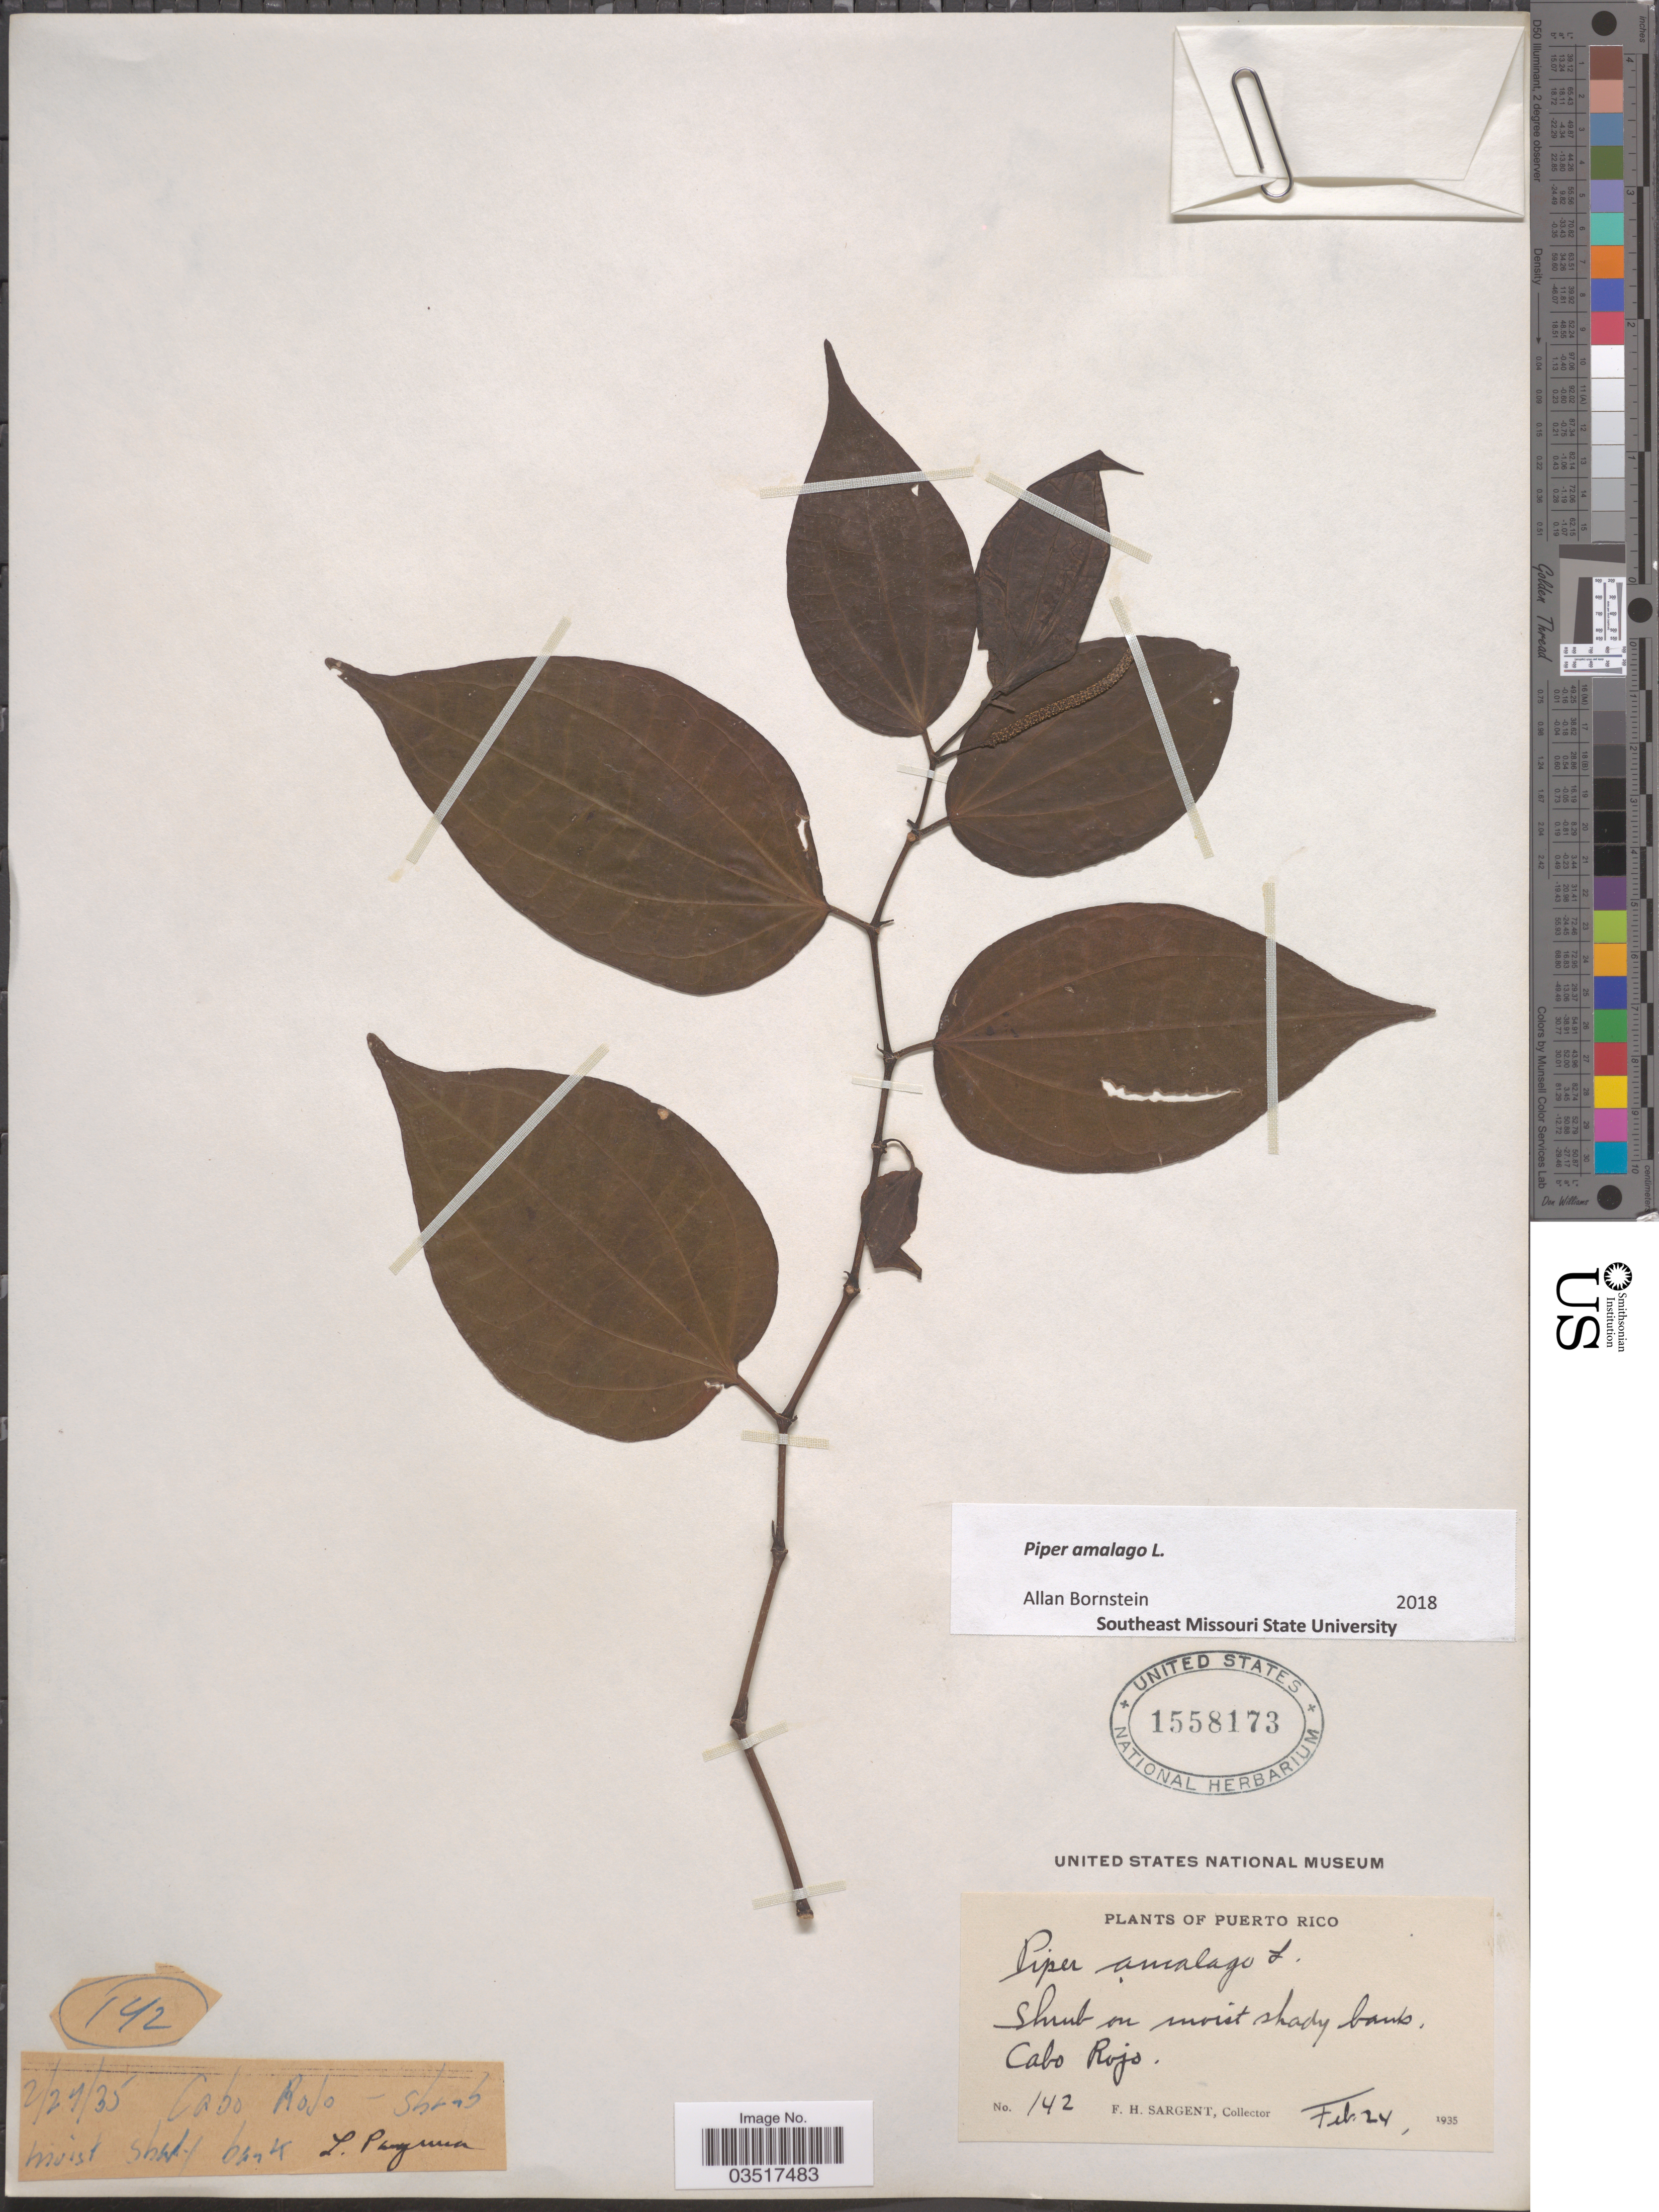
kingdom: Plantae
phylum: Tracheophyta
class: Magnoliopsida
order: Piperales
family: Piperaceae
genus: Piper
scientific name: Piper amalago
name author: L.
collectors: F. H. Sargent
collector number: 142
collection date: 1935-02-24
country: Puerto Rico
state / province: Çabo Rojo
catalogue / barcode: US 1558173